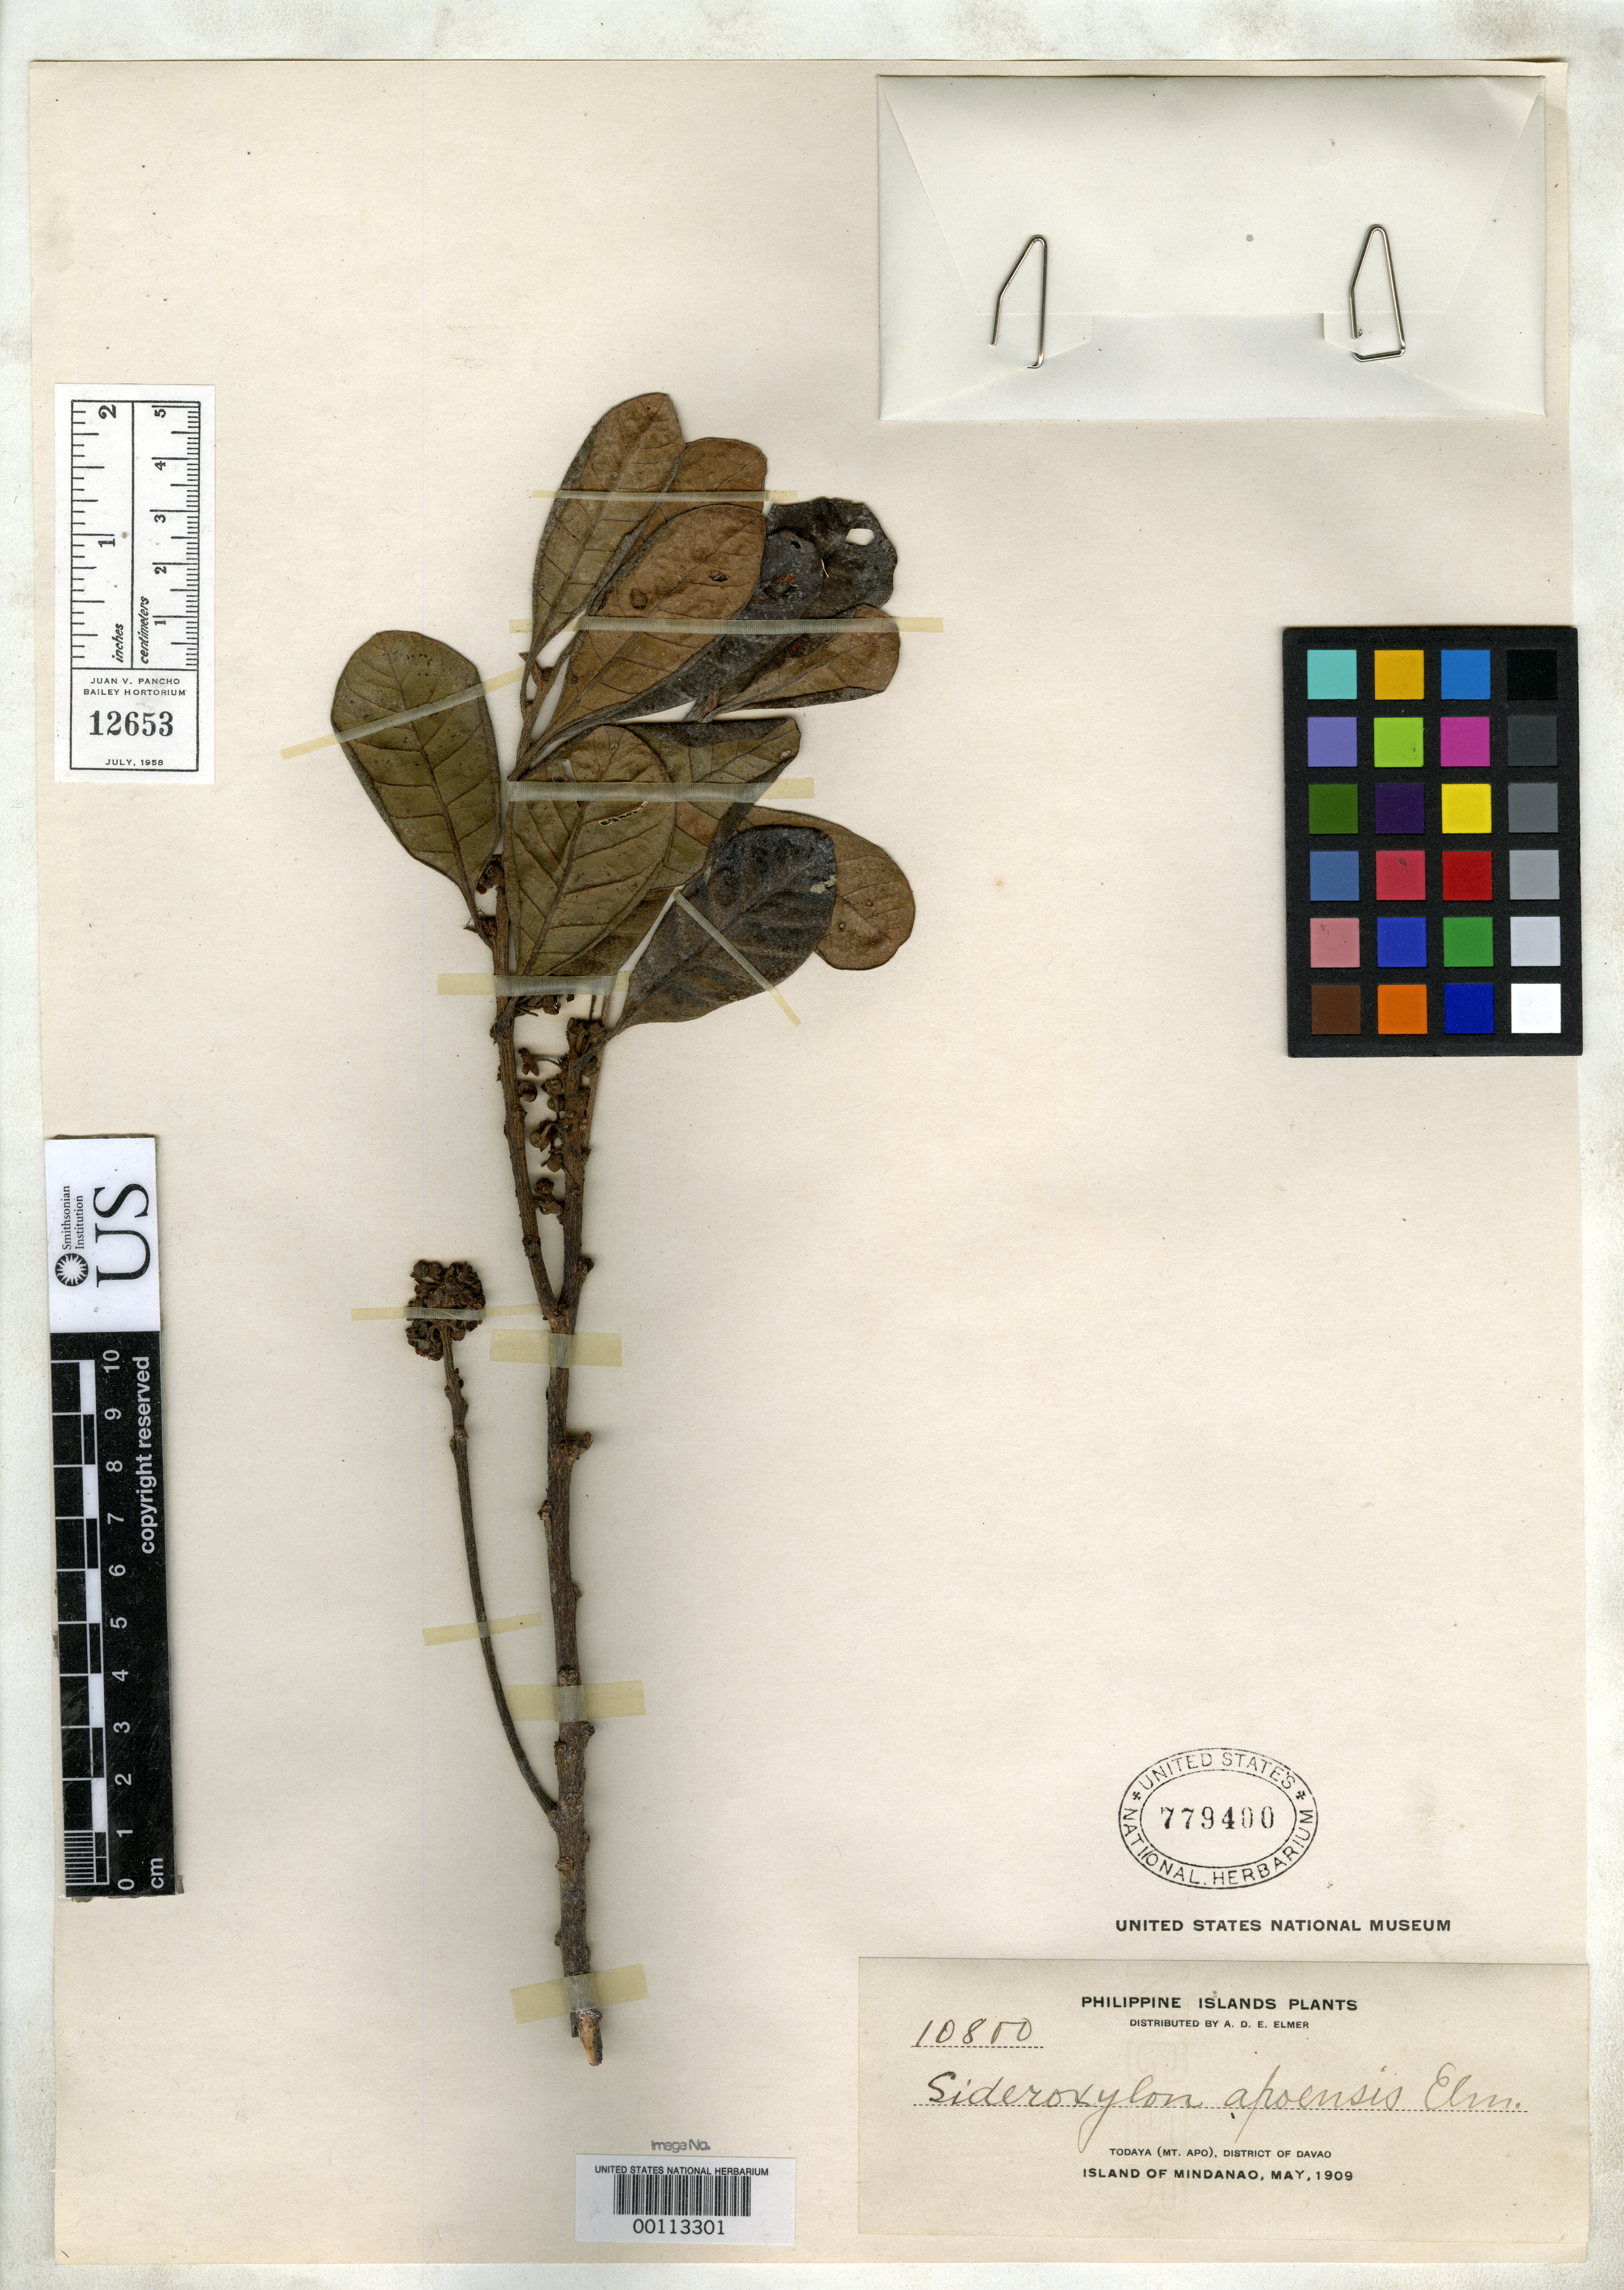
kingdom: Plantae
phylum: Tracheophyta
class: Magnoliopsida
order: Ericales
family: Sapotaceae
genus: Sideroxylon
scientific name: Sideroxylon apoensis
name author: Elmer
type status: Isotype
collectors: A. D. E. Elmer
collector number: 10800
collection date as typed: May 1909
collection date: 1909-05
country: Philippines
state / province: Davao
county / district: Davao del Sur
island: Mindanao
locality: Todaya, Mt. Apo.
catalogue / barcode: US 779400